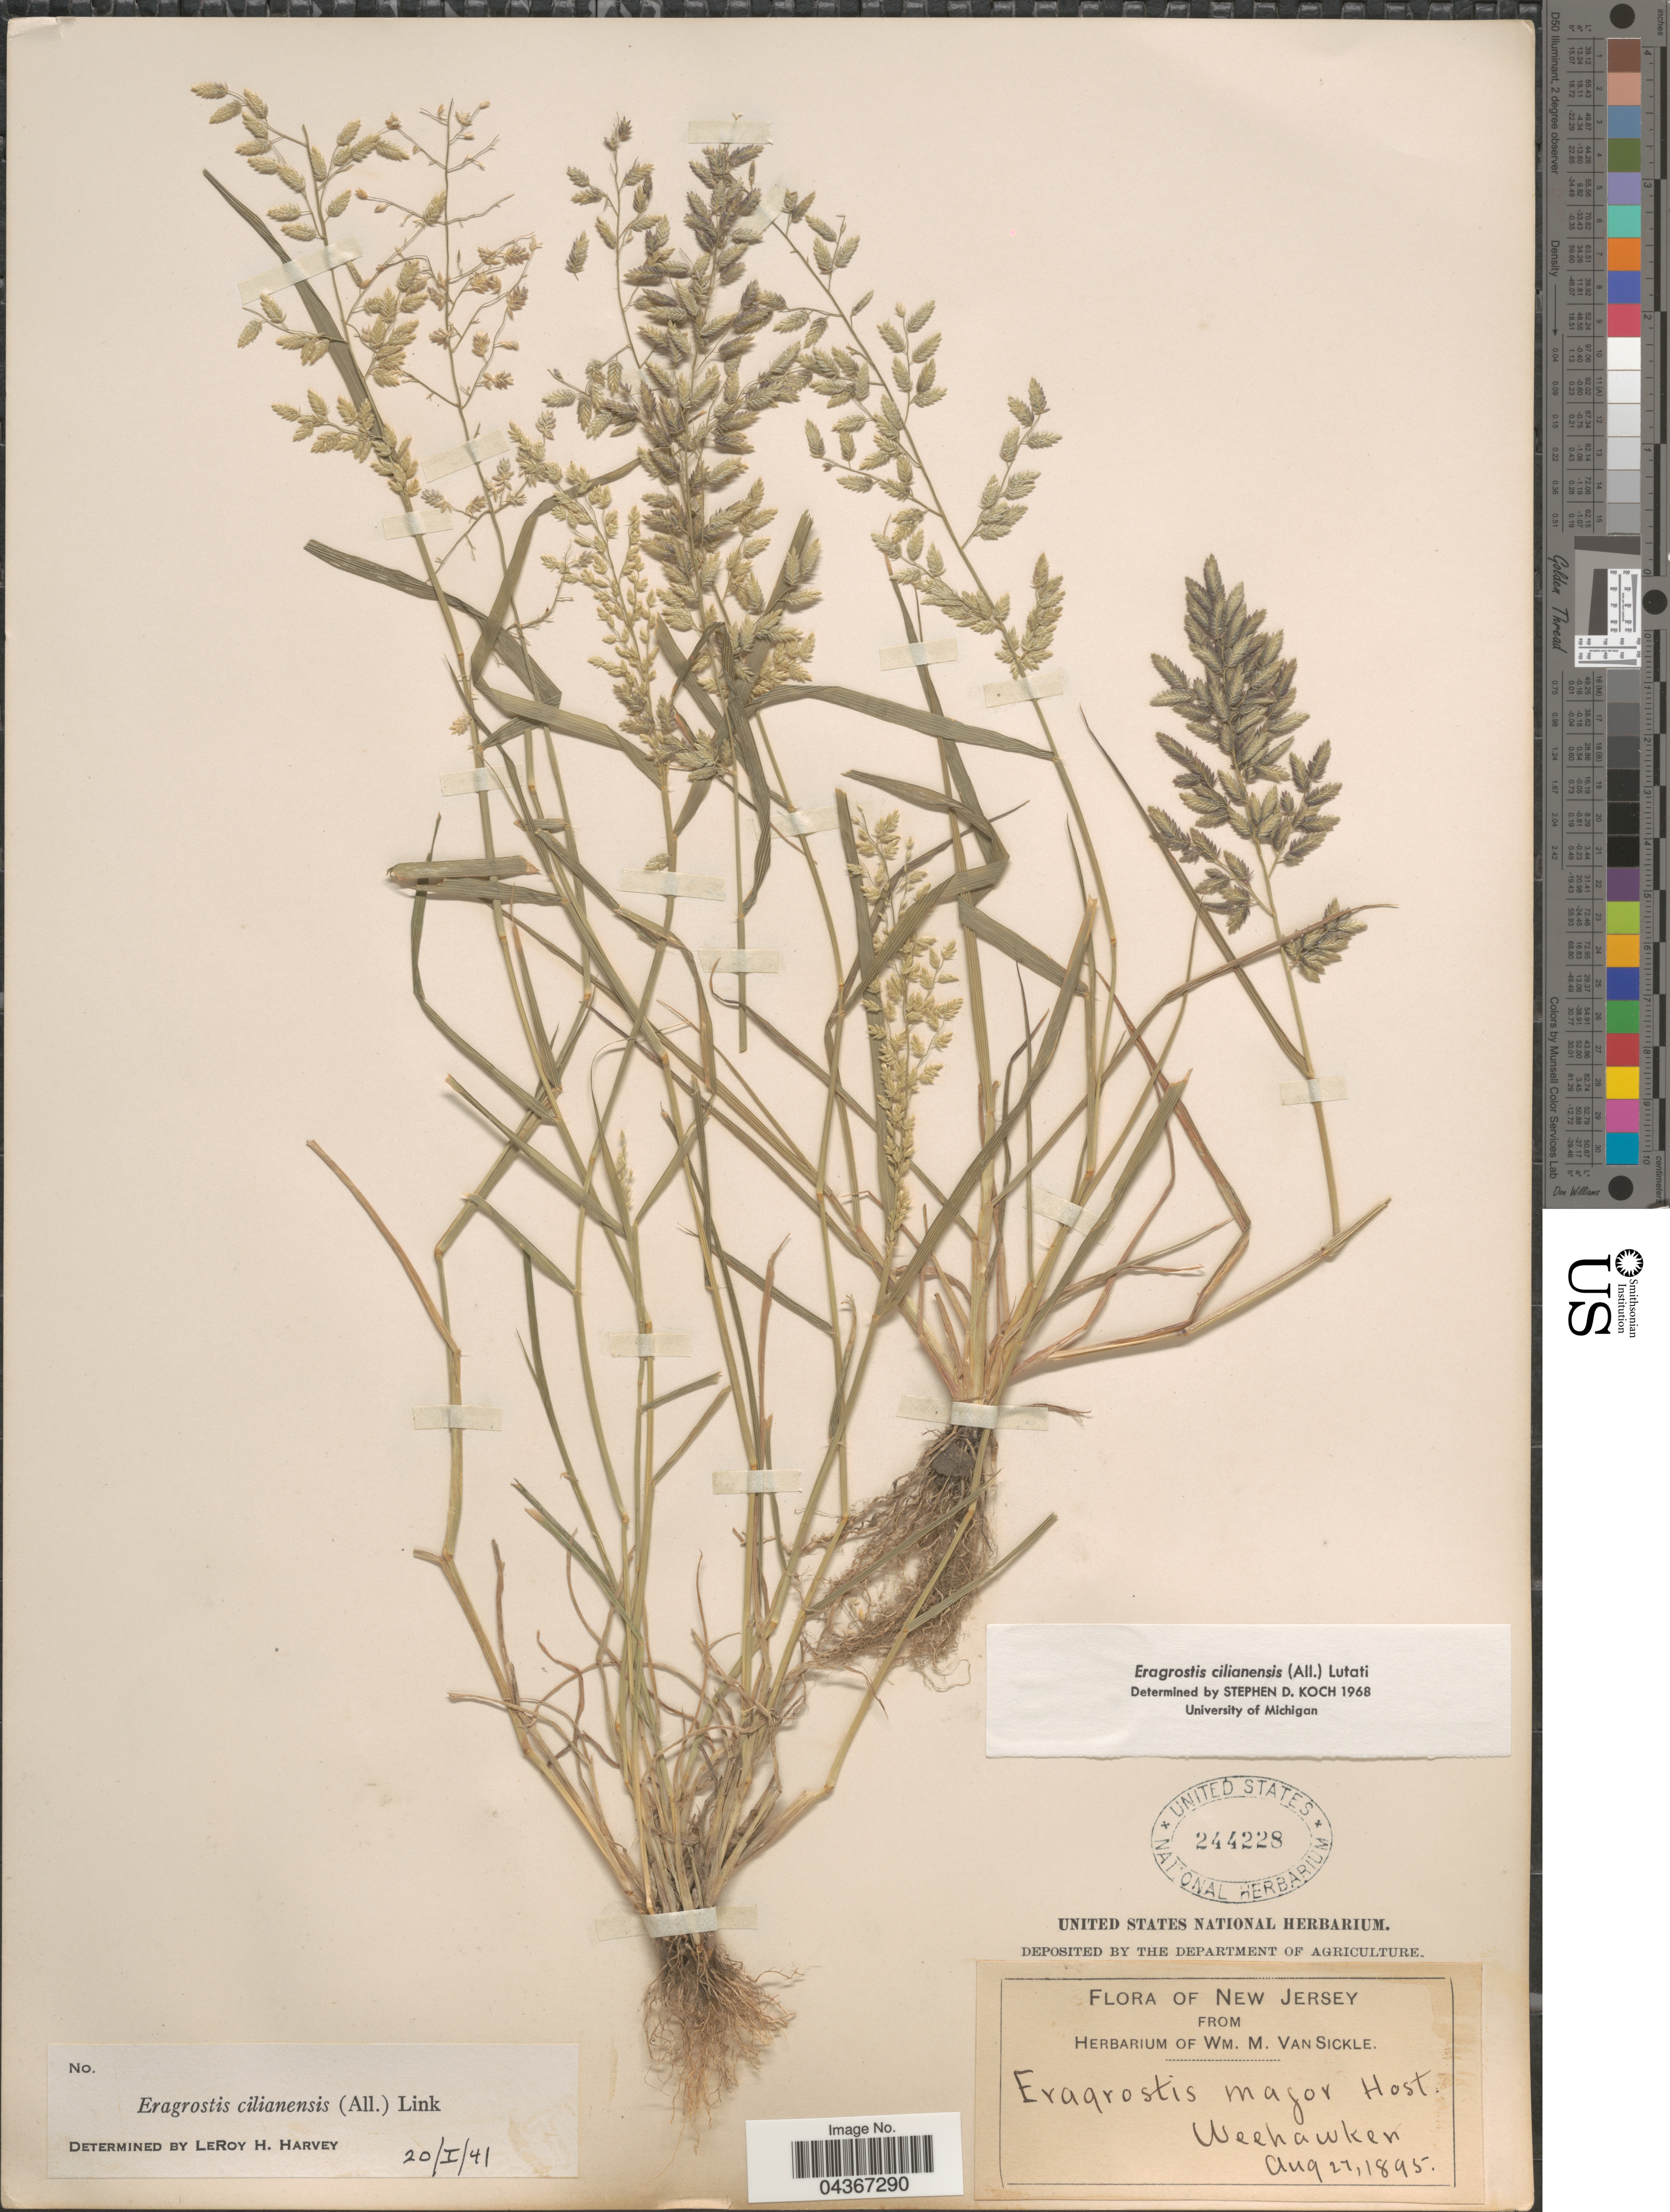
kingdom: Plantae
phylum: Tracheophyta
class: Liliopsida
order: Poales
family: Poaceae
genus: Eragrostis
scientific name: Eragrostis cilianensis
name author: (Bellardi) Vignolo ex Janch.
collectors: W. M. Van Sickle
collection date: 1895-08-27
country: United States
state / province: New Jersey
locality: Weehawken.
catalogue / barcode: US 244228